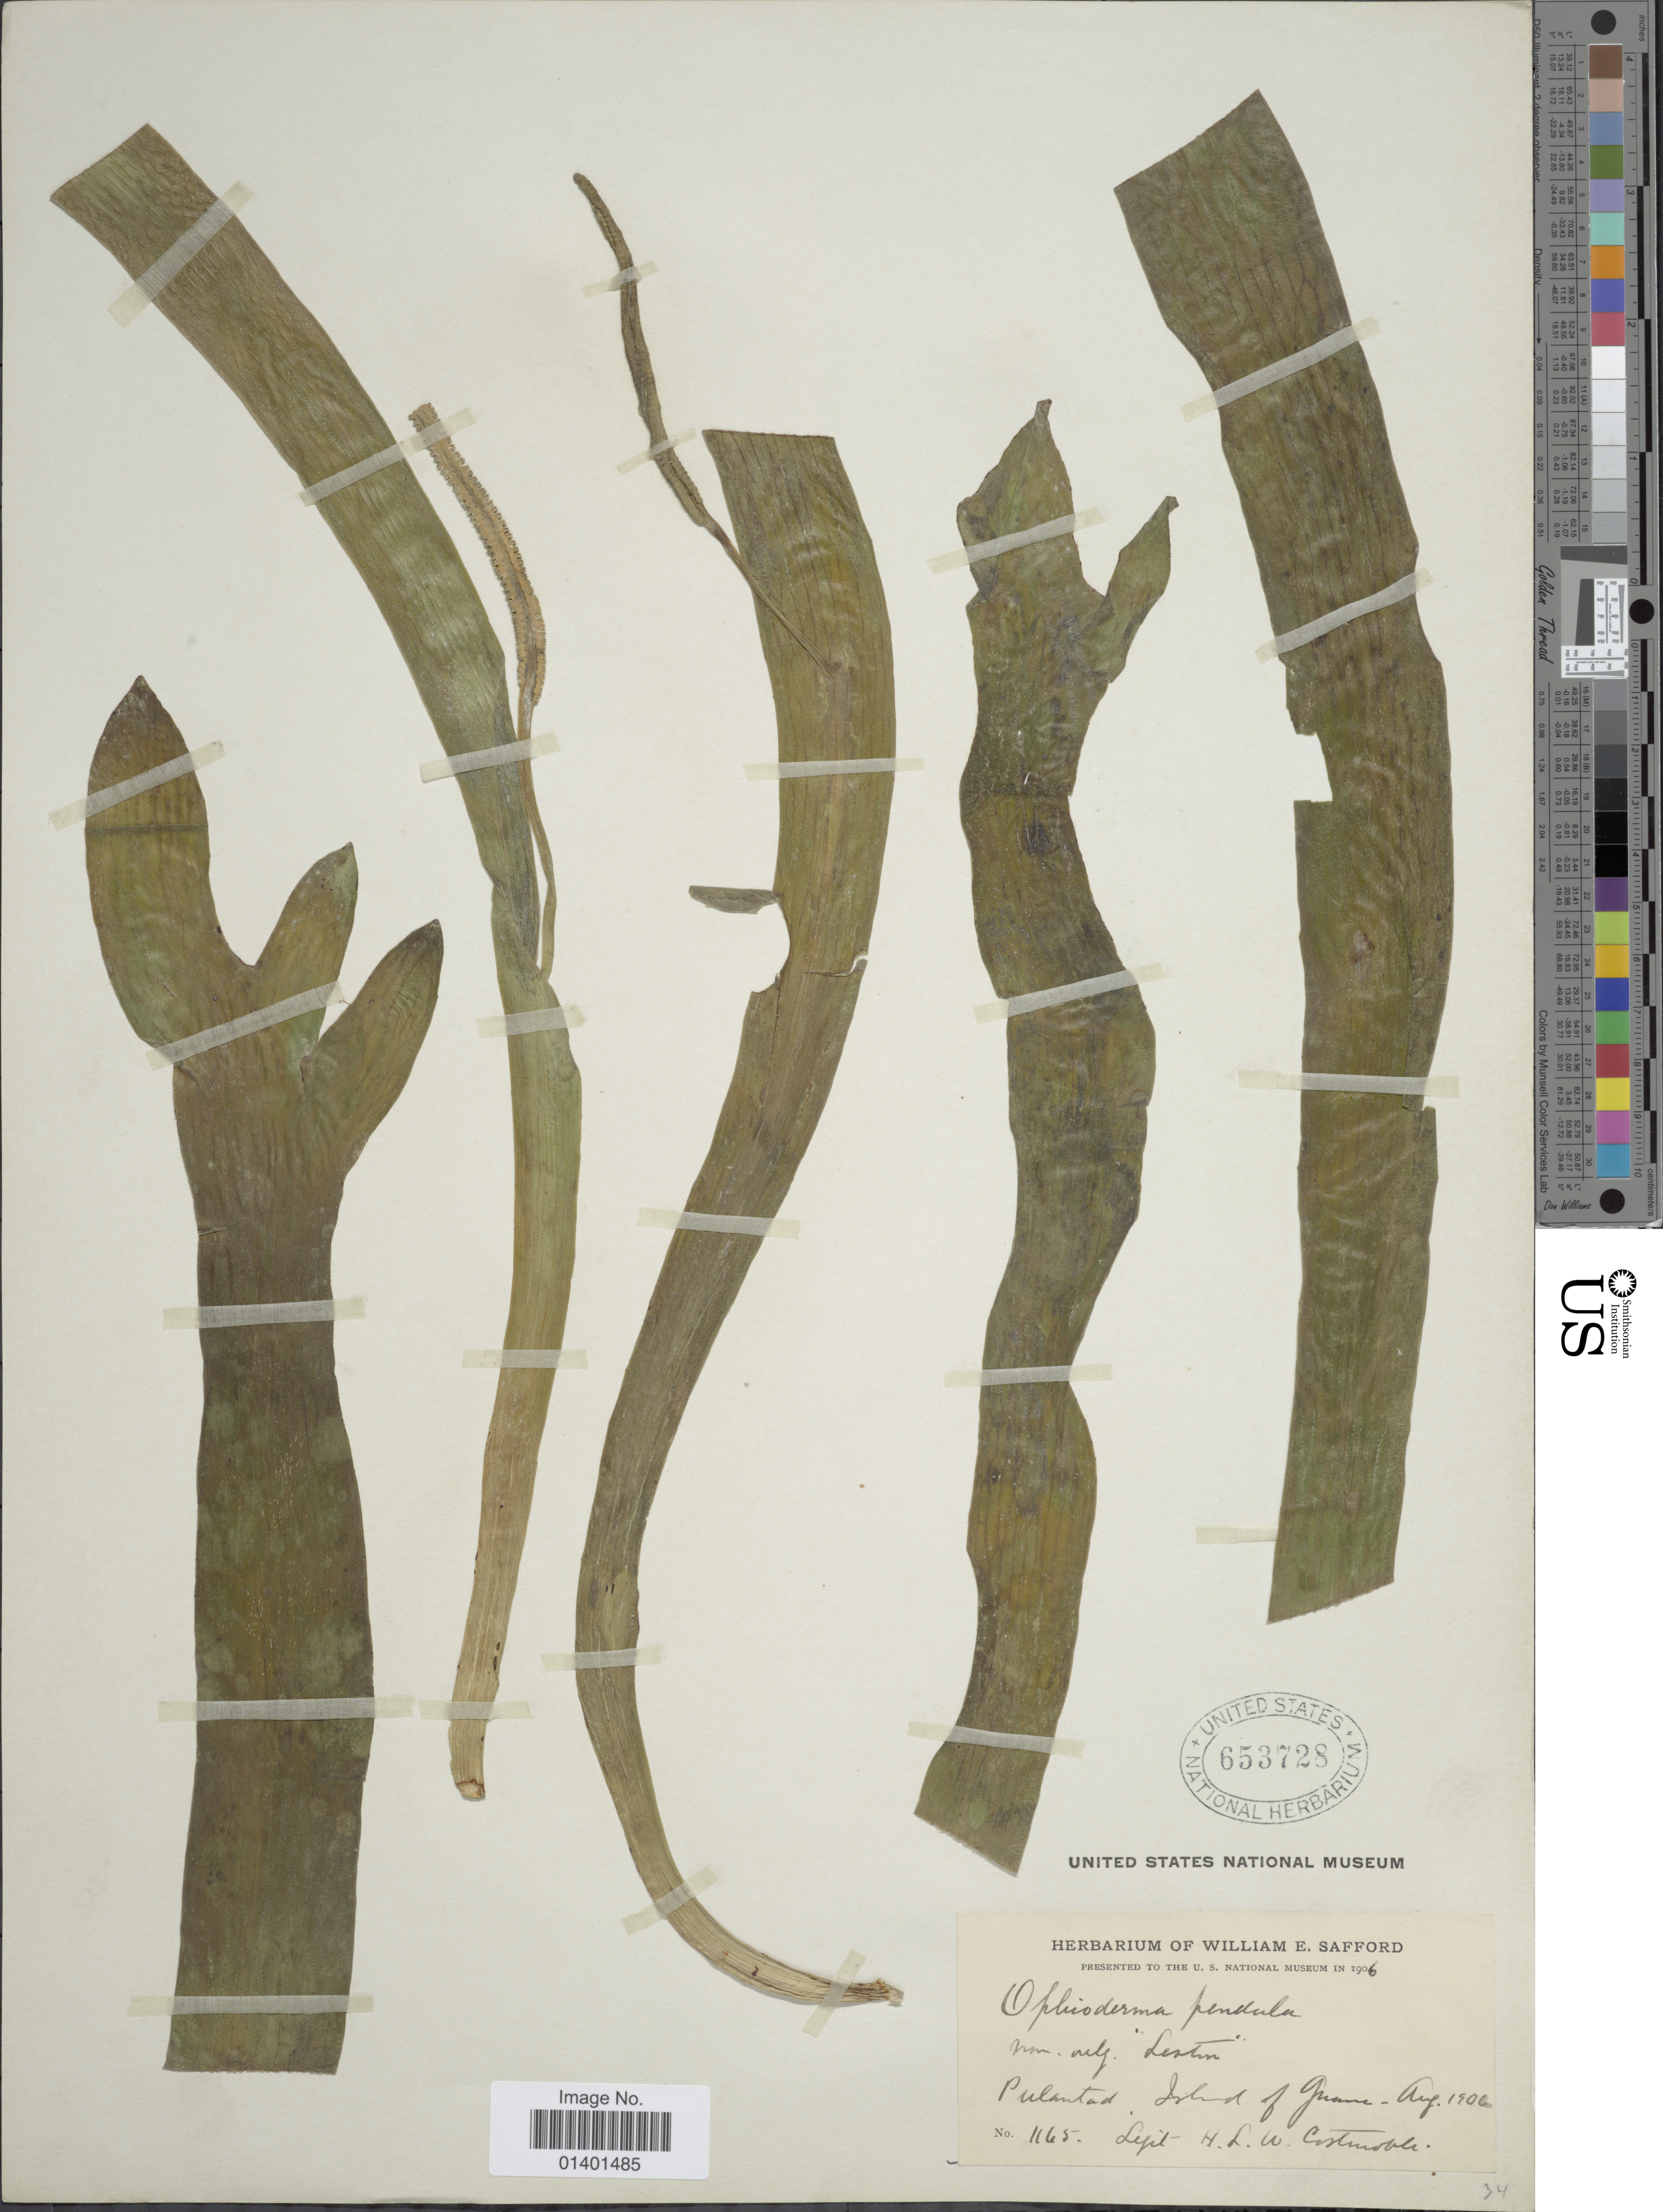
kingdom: Plantae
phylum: Tracheophyta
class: Polypodiopsida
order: Ophioglossales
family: Ophioglossaceae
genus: Ophioderma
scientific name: Ophioderma pendulum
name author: (L.) C. Presl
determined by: Wagner, W. L., (BOT), Smithsonian Institution - National Museum of Natural History (UNITED STATES)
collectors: H. Cost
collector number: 1165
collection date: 1906-08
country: British Virgin Islands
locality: Pulantad [interpreted] Island of Guana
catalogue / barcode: US 653728